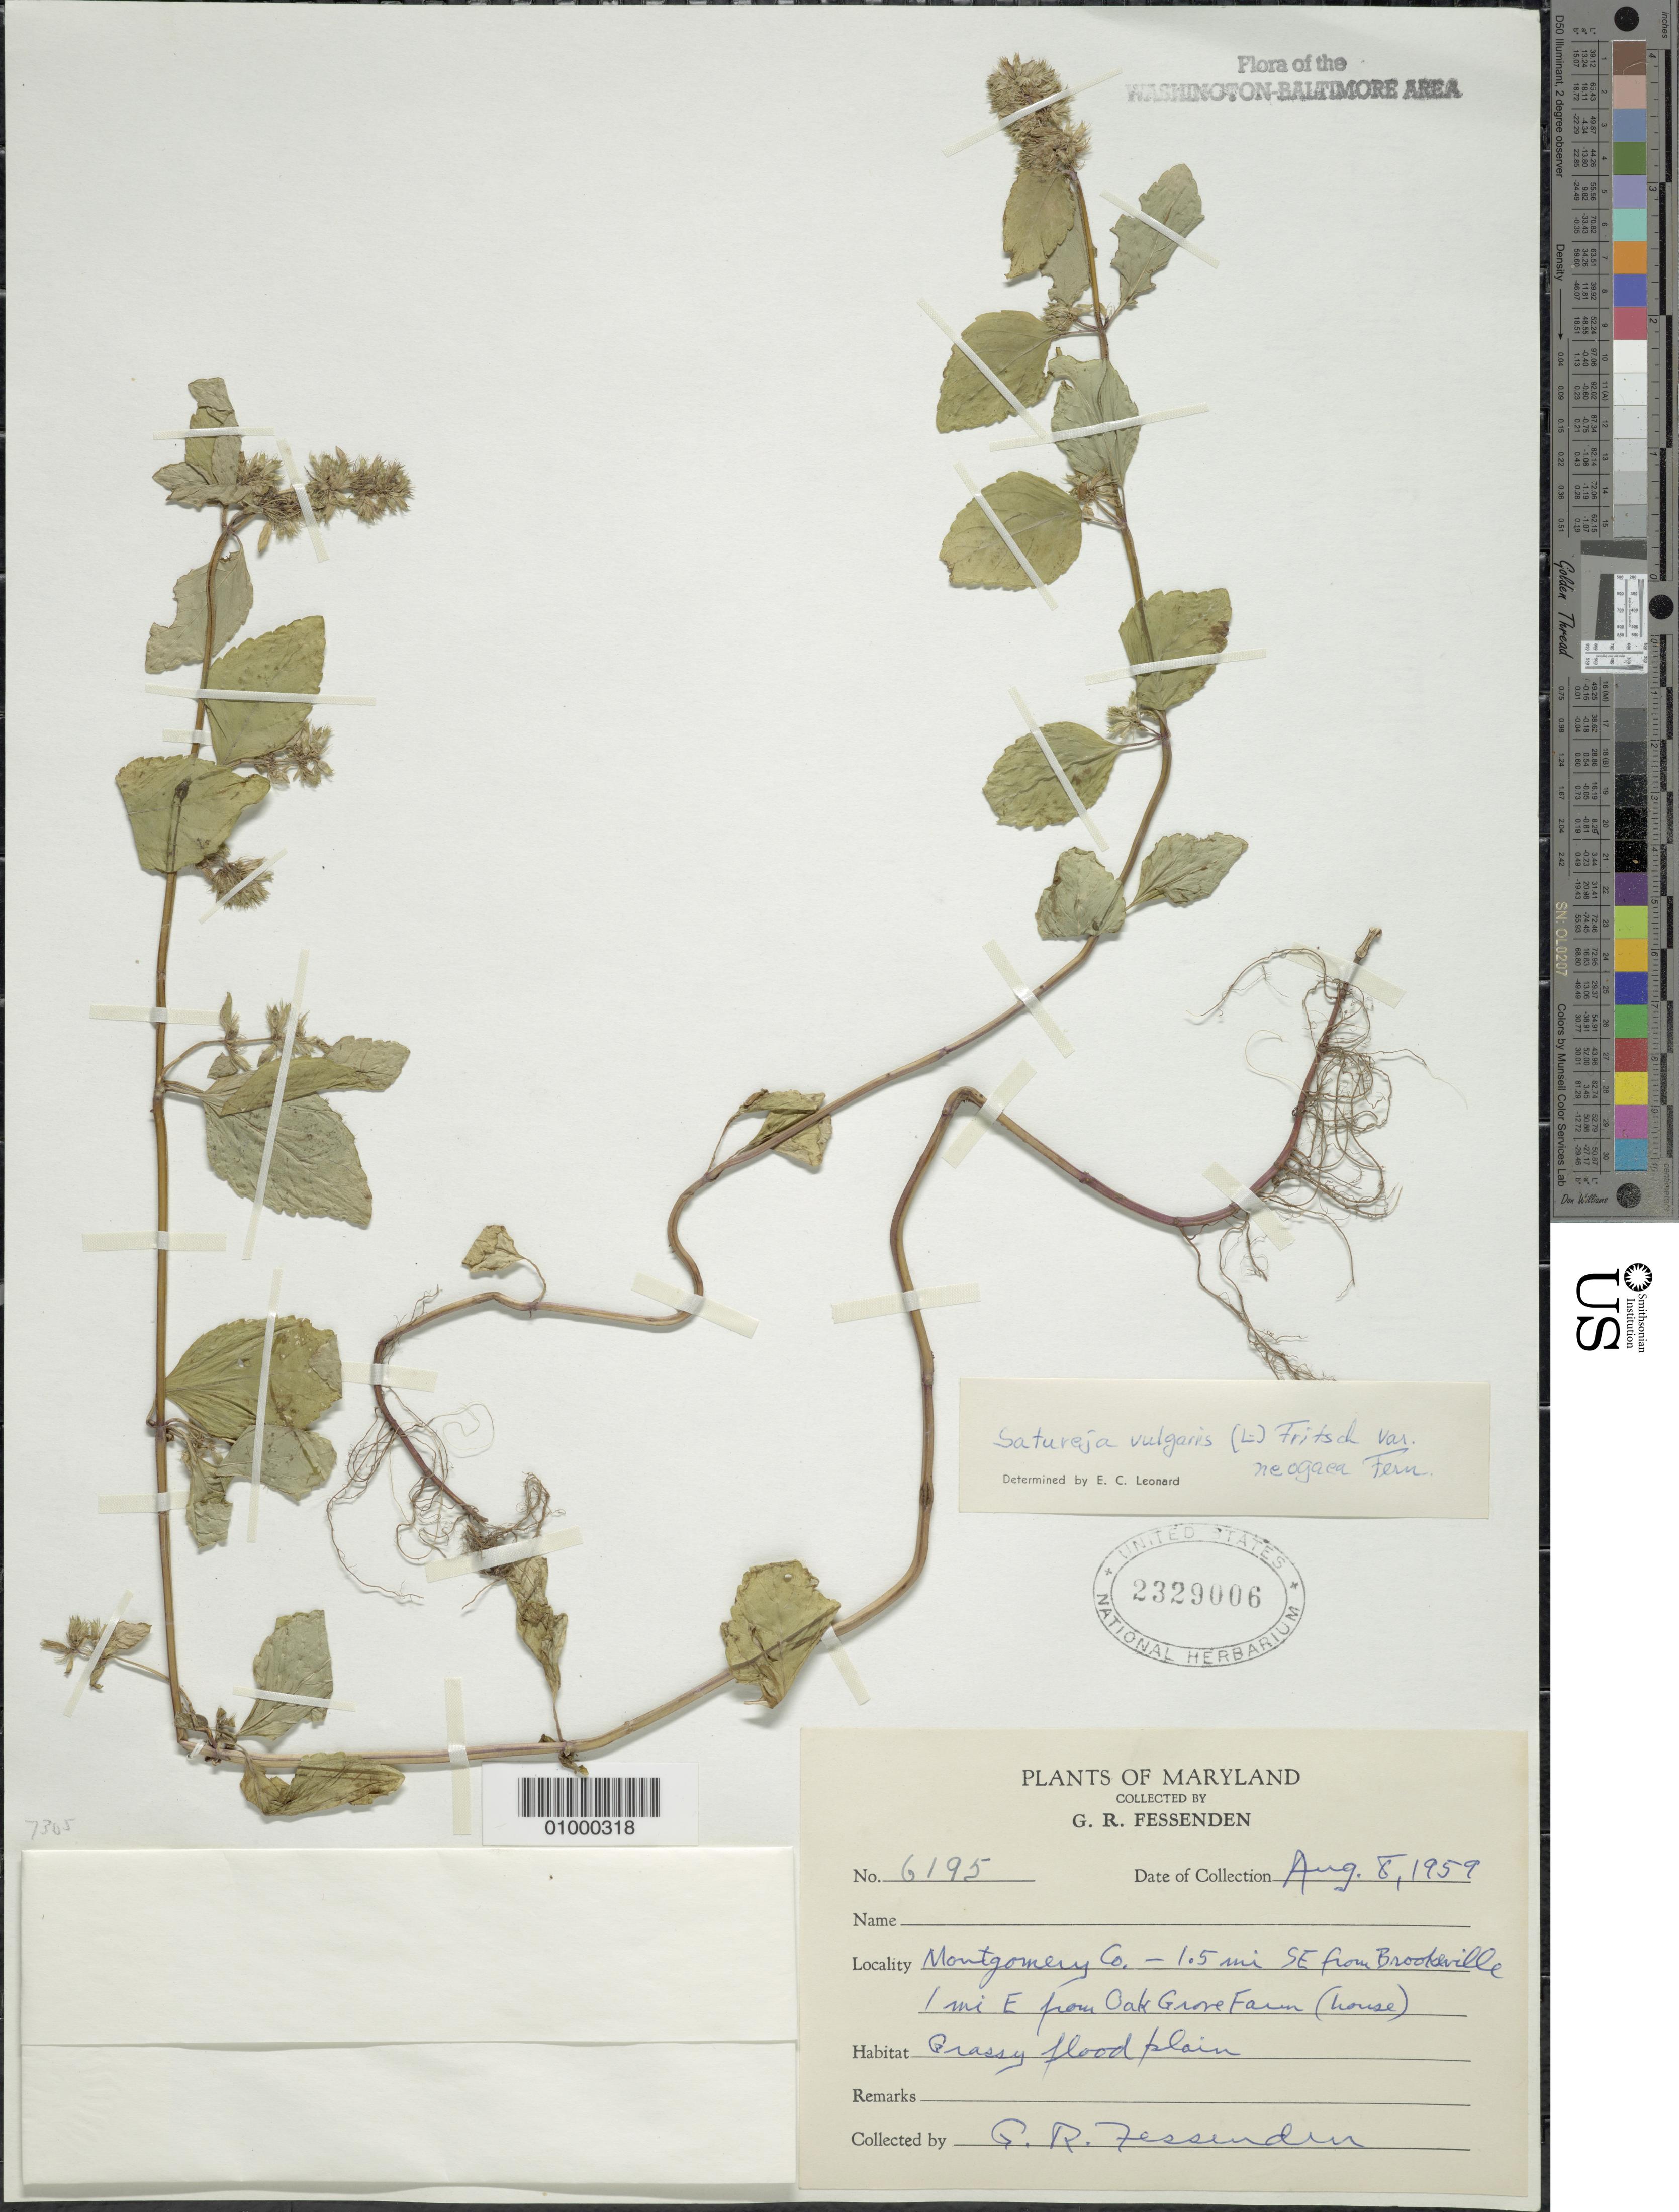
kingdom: Plantae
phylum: Tracheophyta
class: Magnoliopsida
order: Lamiales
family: Lamiaceae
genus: Clinopodium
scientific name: Clinopodium vulgare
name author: L.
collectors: G. Fessenden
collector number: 6195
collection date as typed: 08 Aug 1959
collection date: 1959-08-08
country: United States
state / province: Maryland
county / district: Montgomery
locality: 1.5 miles SE from Brookeville 1 mile E from Oak Grove Farm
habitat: grassy flood plain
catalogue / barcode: US 2329006